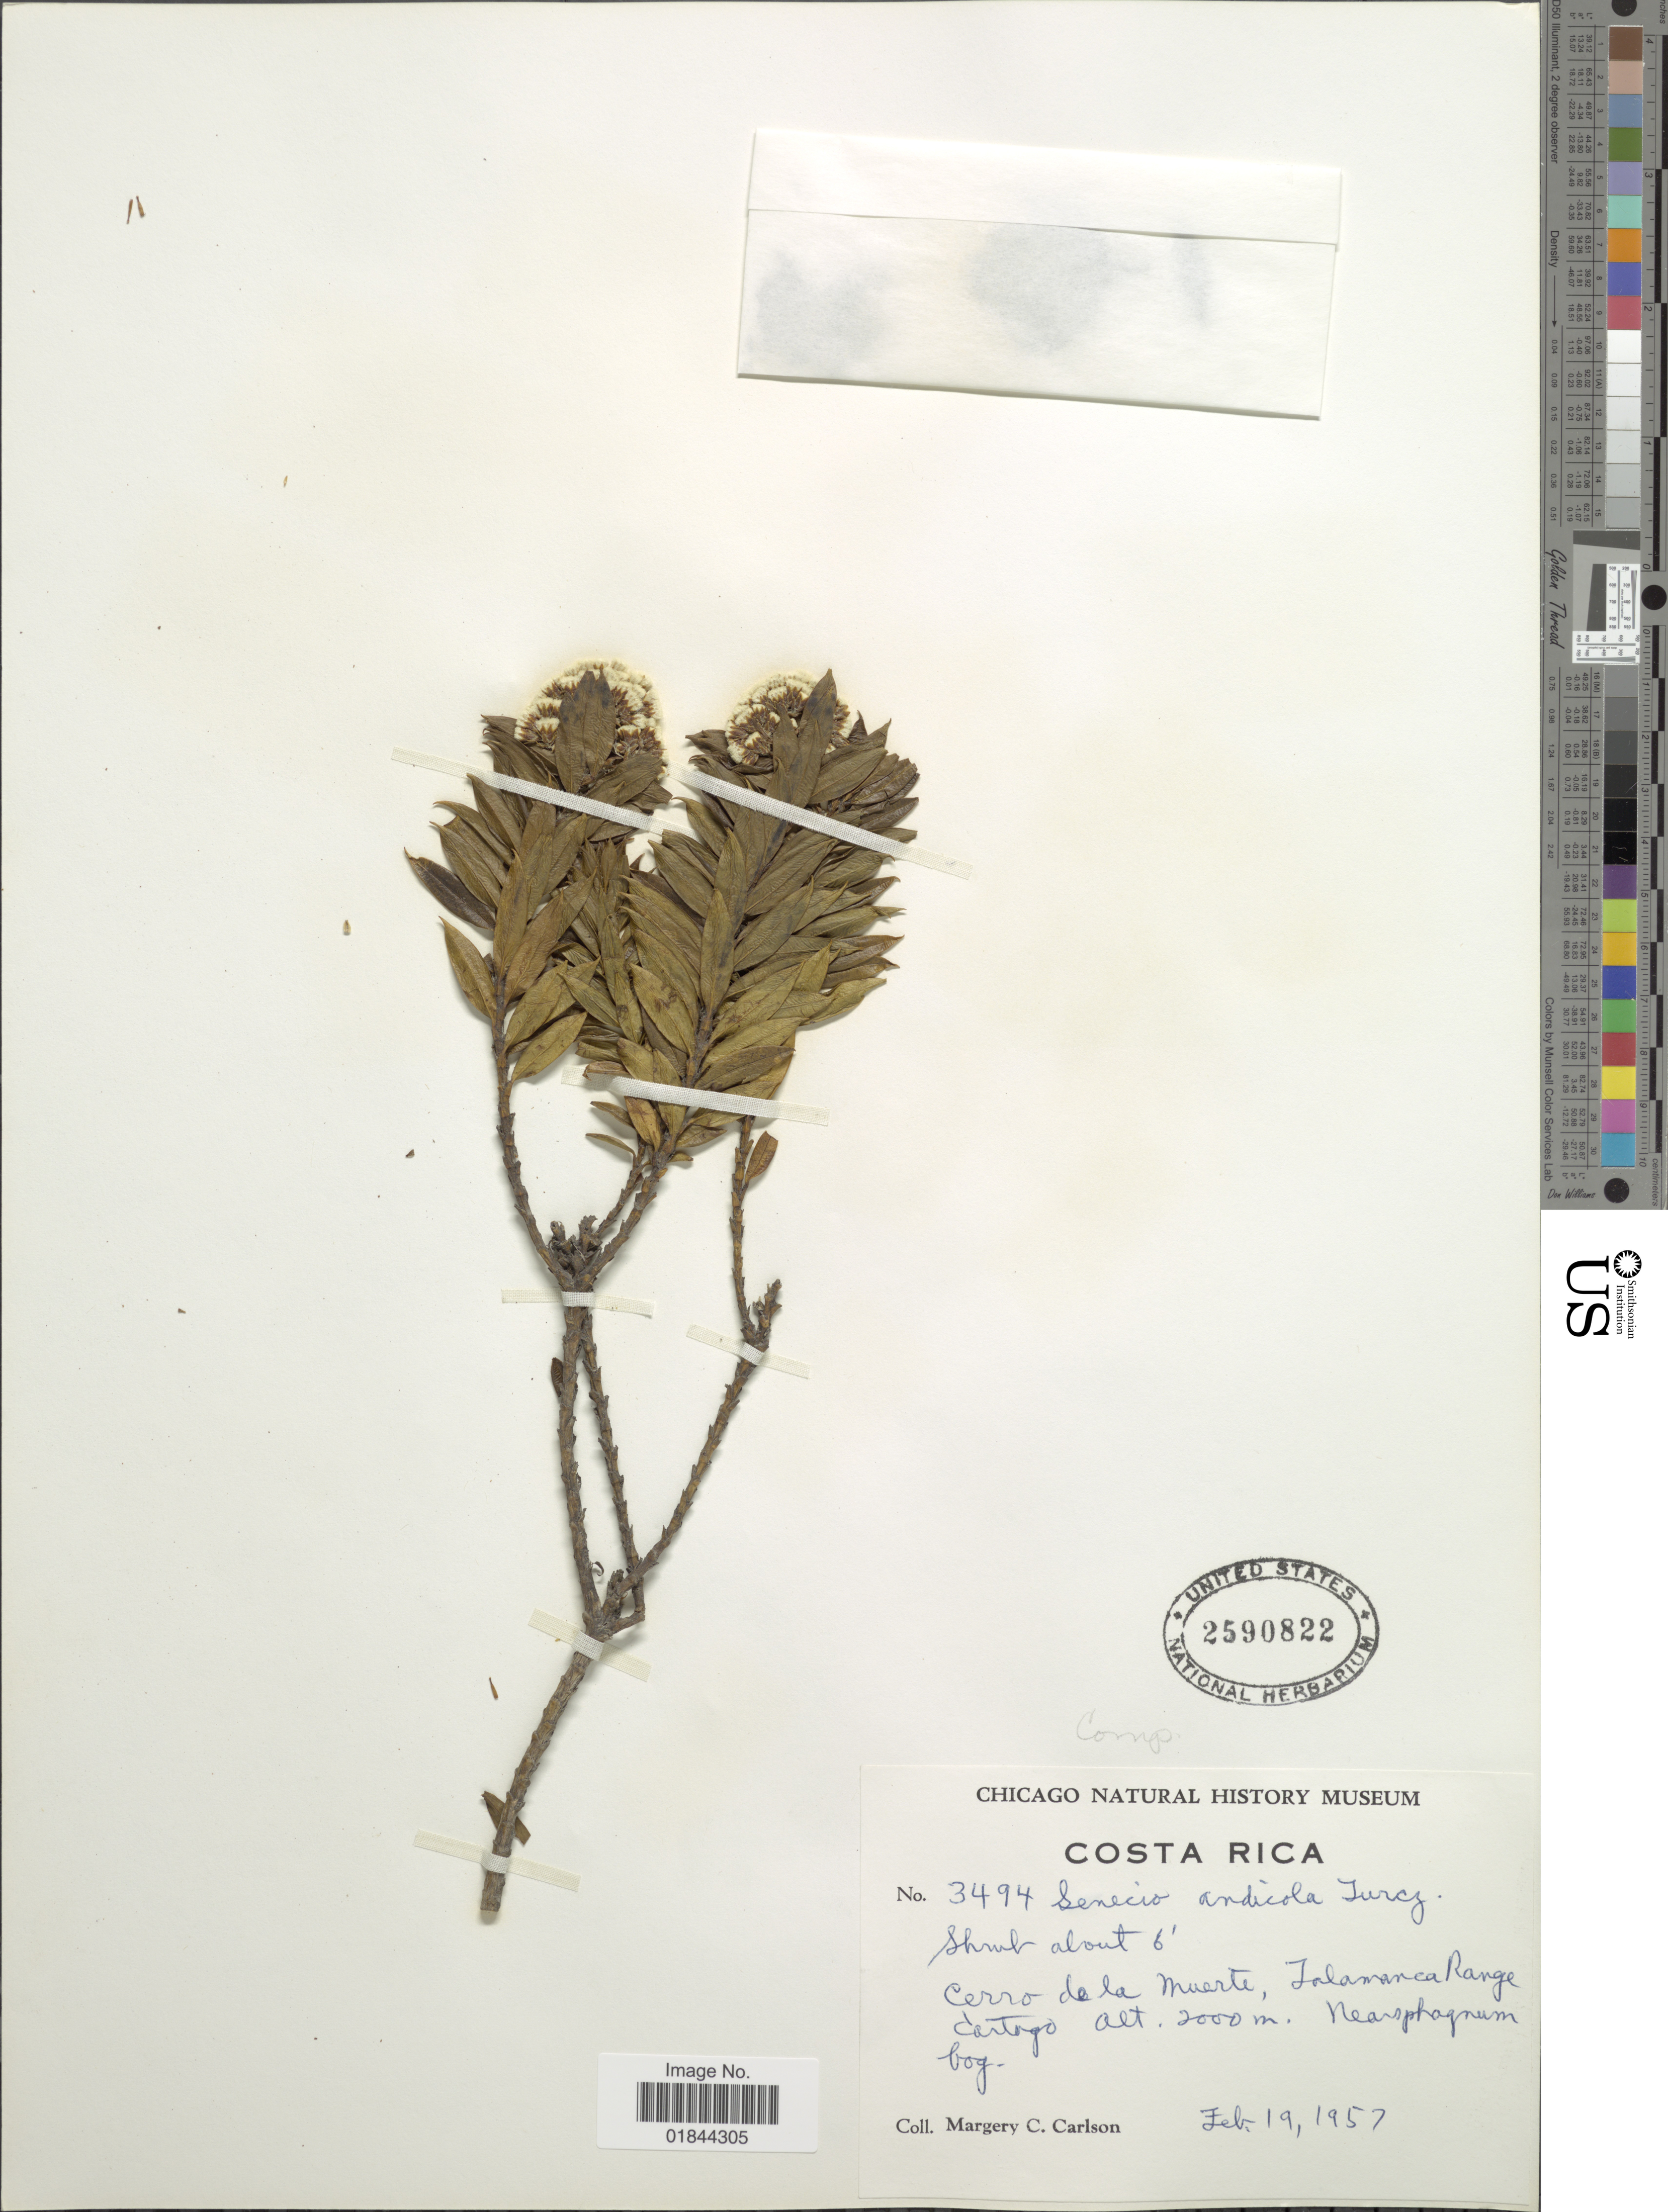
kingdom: Plantae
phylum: Tracheophyta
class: Magnoliopsida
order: Asterales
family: Asteraceae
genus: Pentacalia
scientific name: Pentacalia firmipes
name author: (Greenm.) Cuatrec.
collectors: M. C. Carlson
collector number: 3494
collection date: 1957-02-19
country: Costa Rica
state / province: Cartago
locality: Cerro de la Muerte, Talamanca Range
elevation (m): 2000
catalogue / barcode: US 2590822